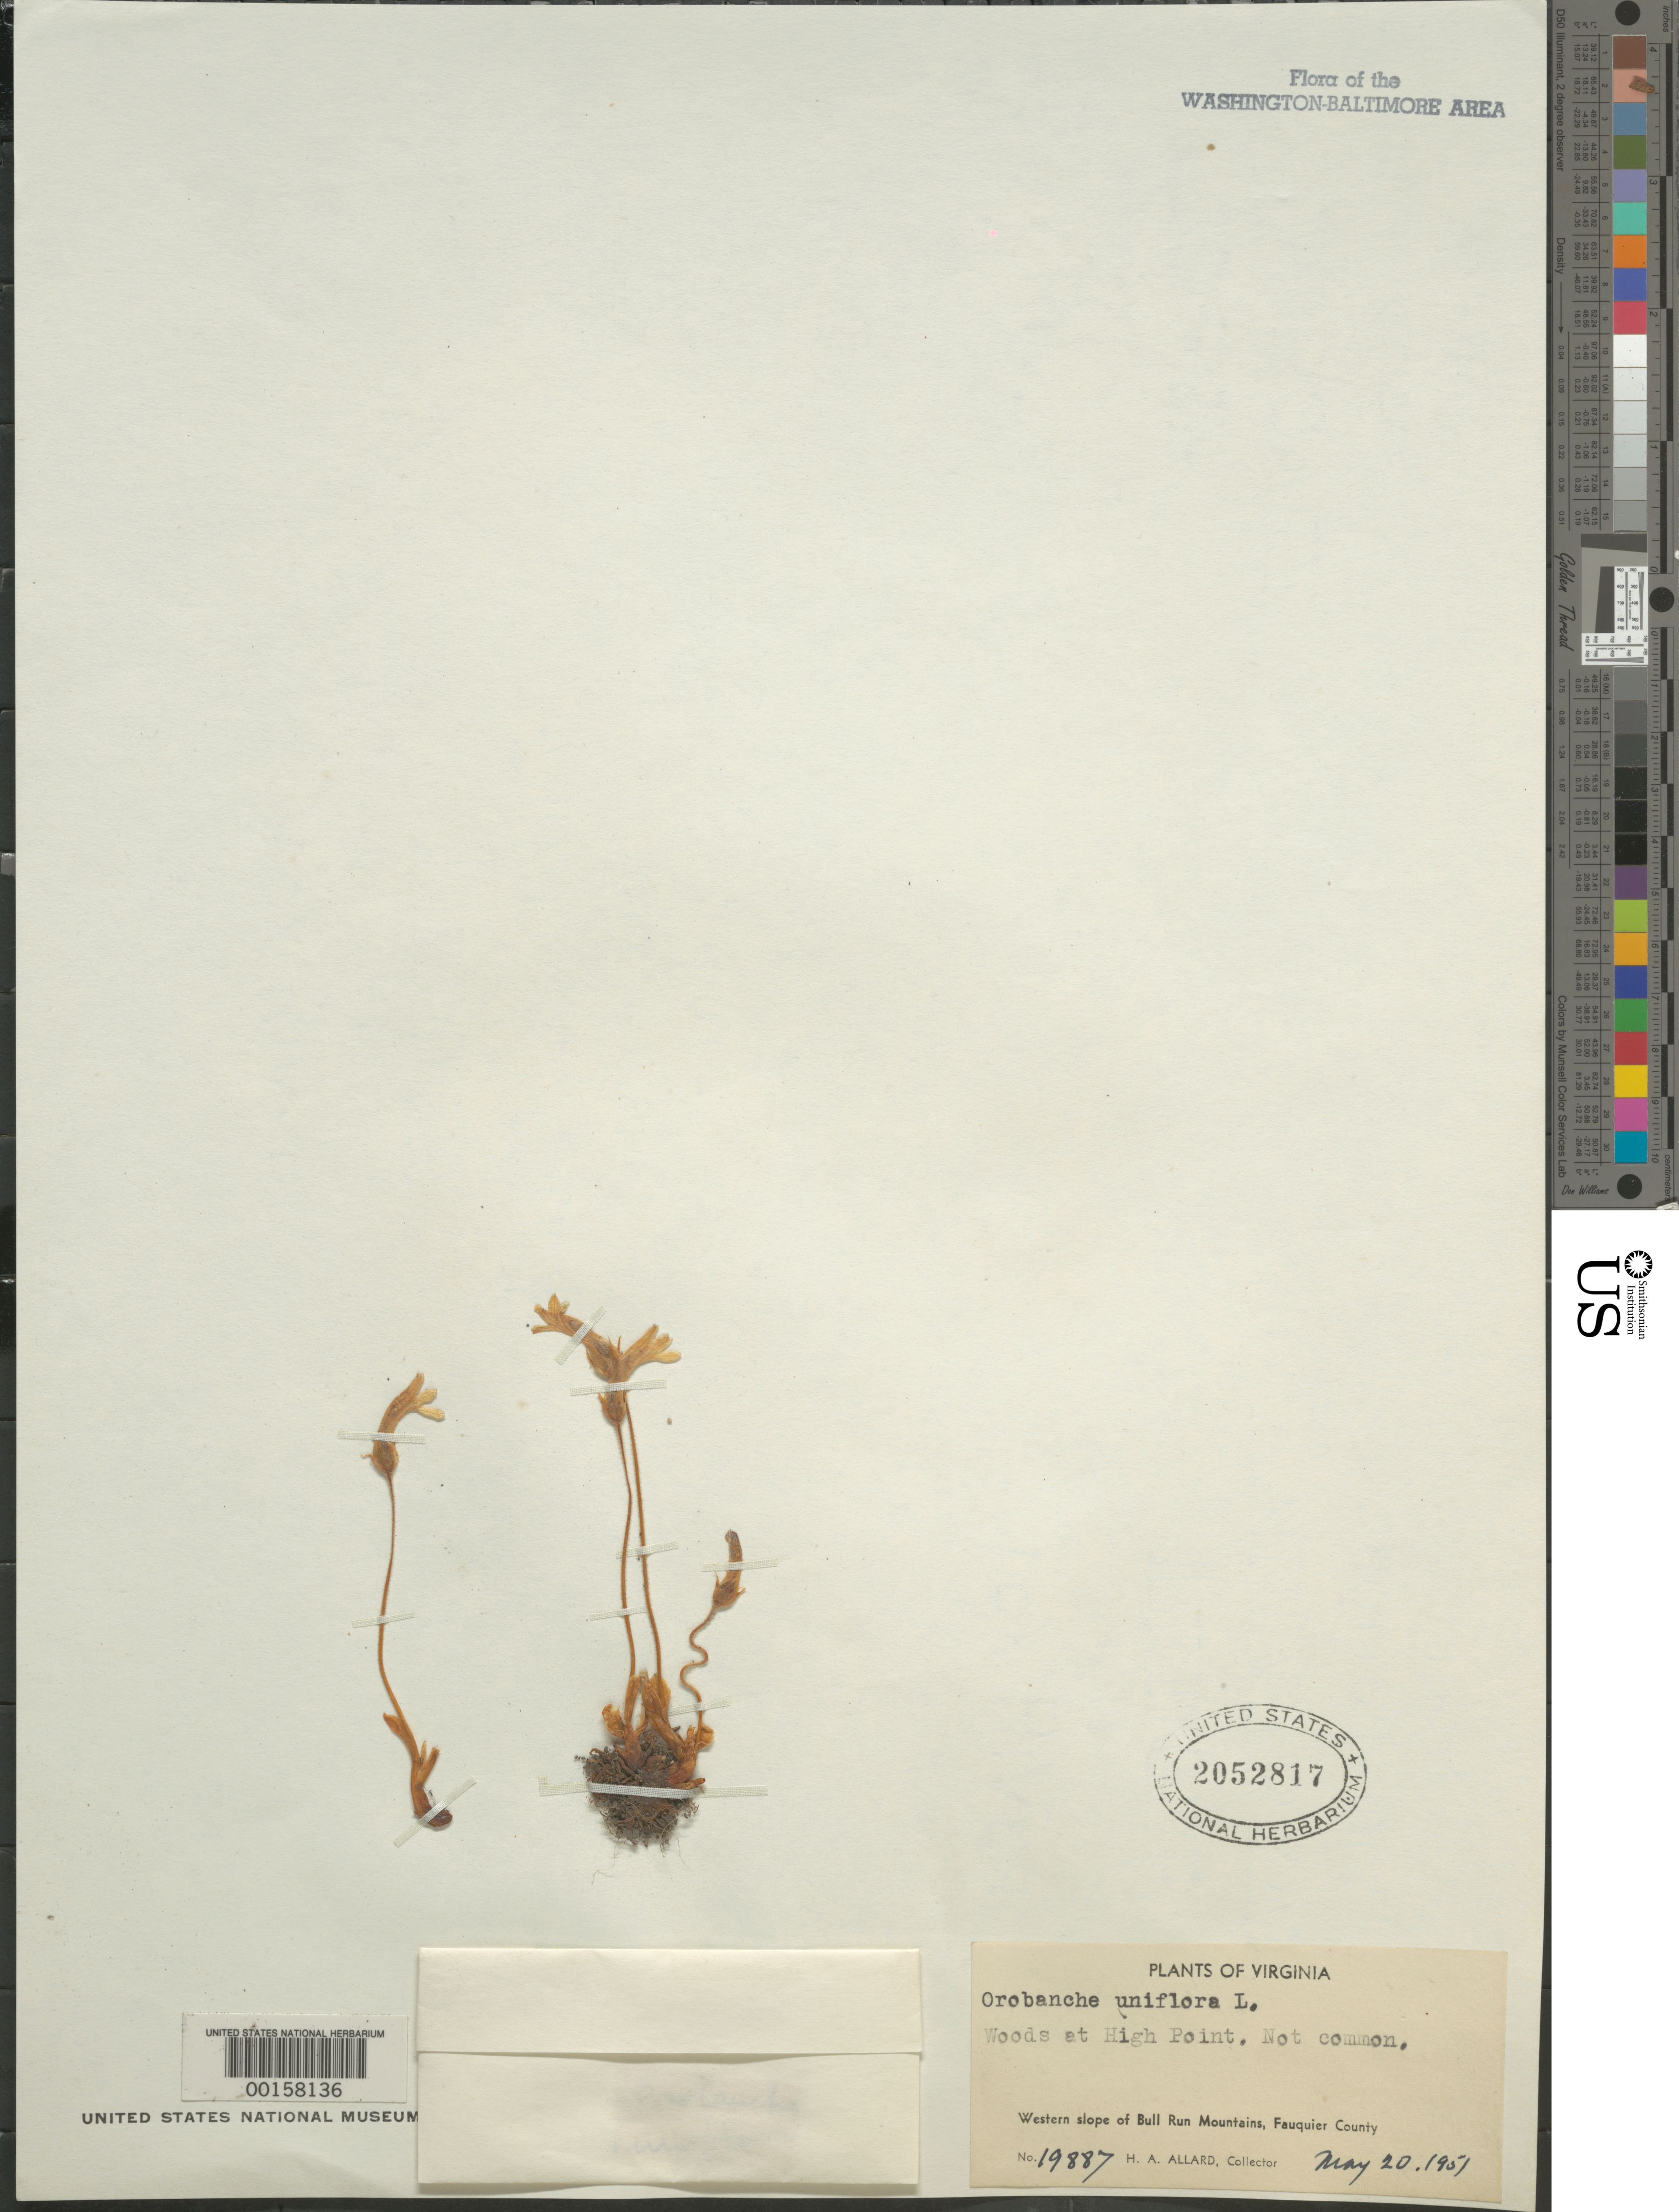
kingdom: Plantae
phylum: Tracheophyta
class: Magnoliopsida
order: Lamiales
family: Orobanchaceae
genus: Orobanche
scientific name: Orobanche uniflora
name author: L.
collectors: H. A. Allard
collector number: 19887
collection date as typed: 20 May 1951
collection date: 1951-05-20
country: United States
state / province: Virginia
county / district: Fauquier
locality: High Point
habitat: Woods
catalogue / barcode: US 2052817